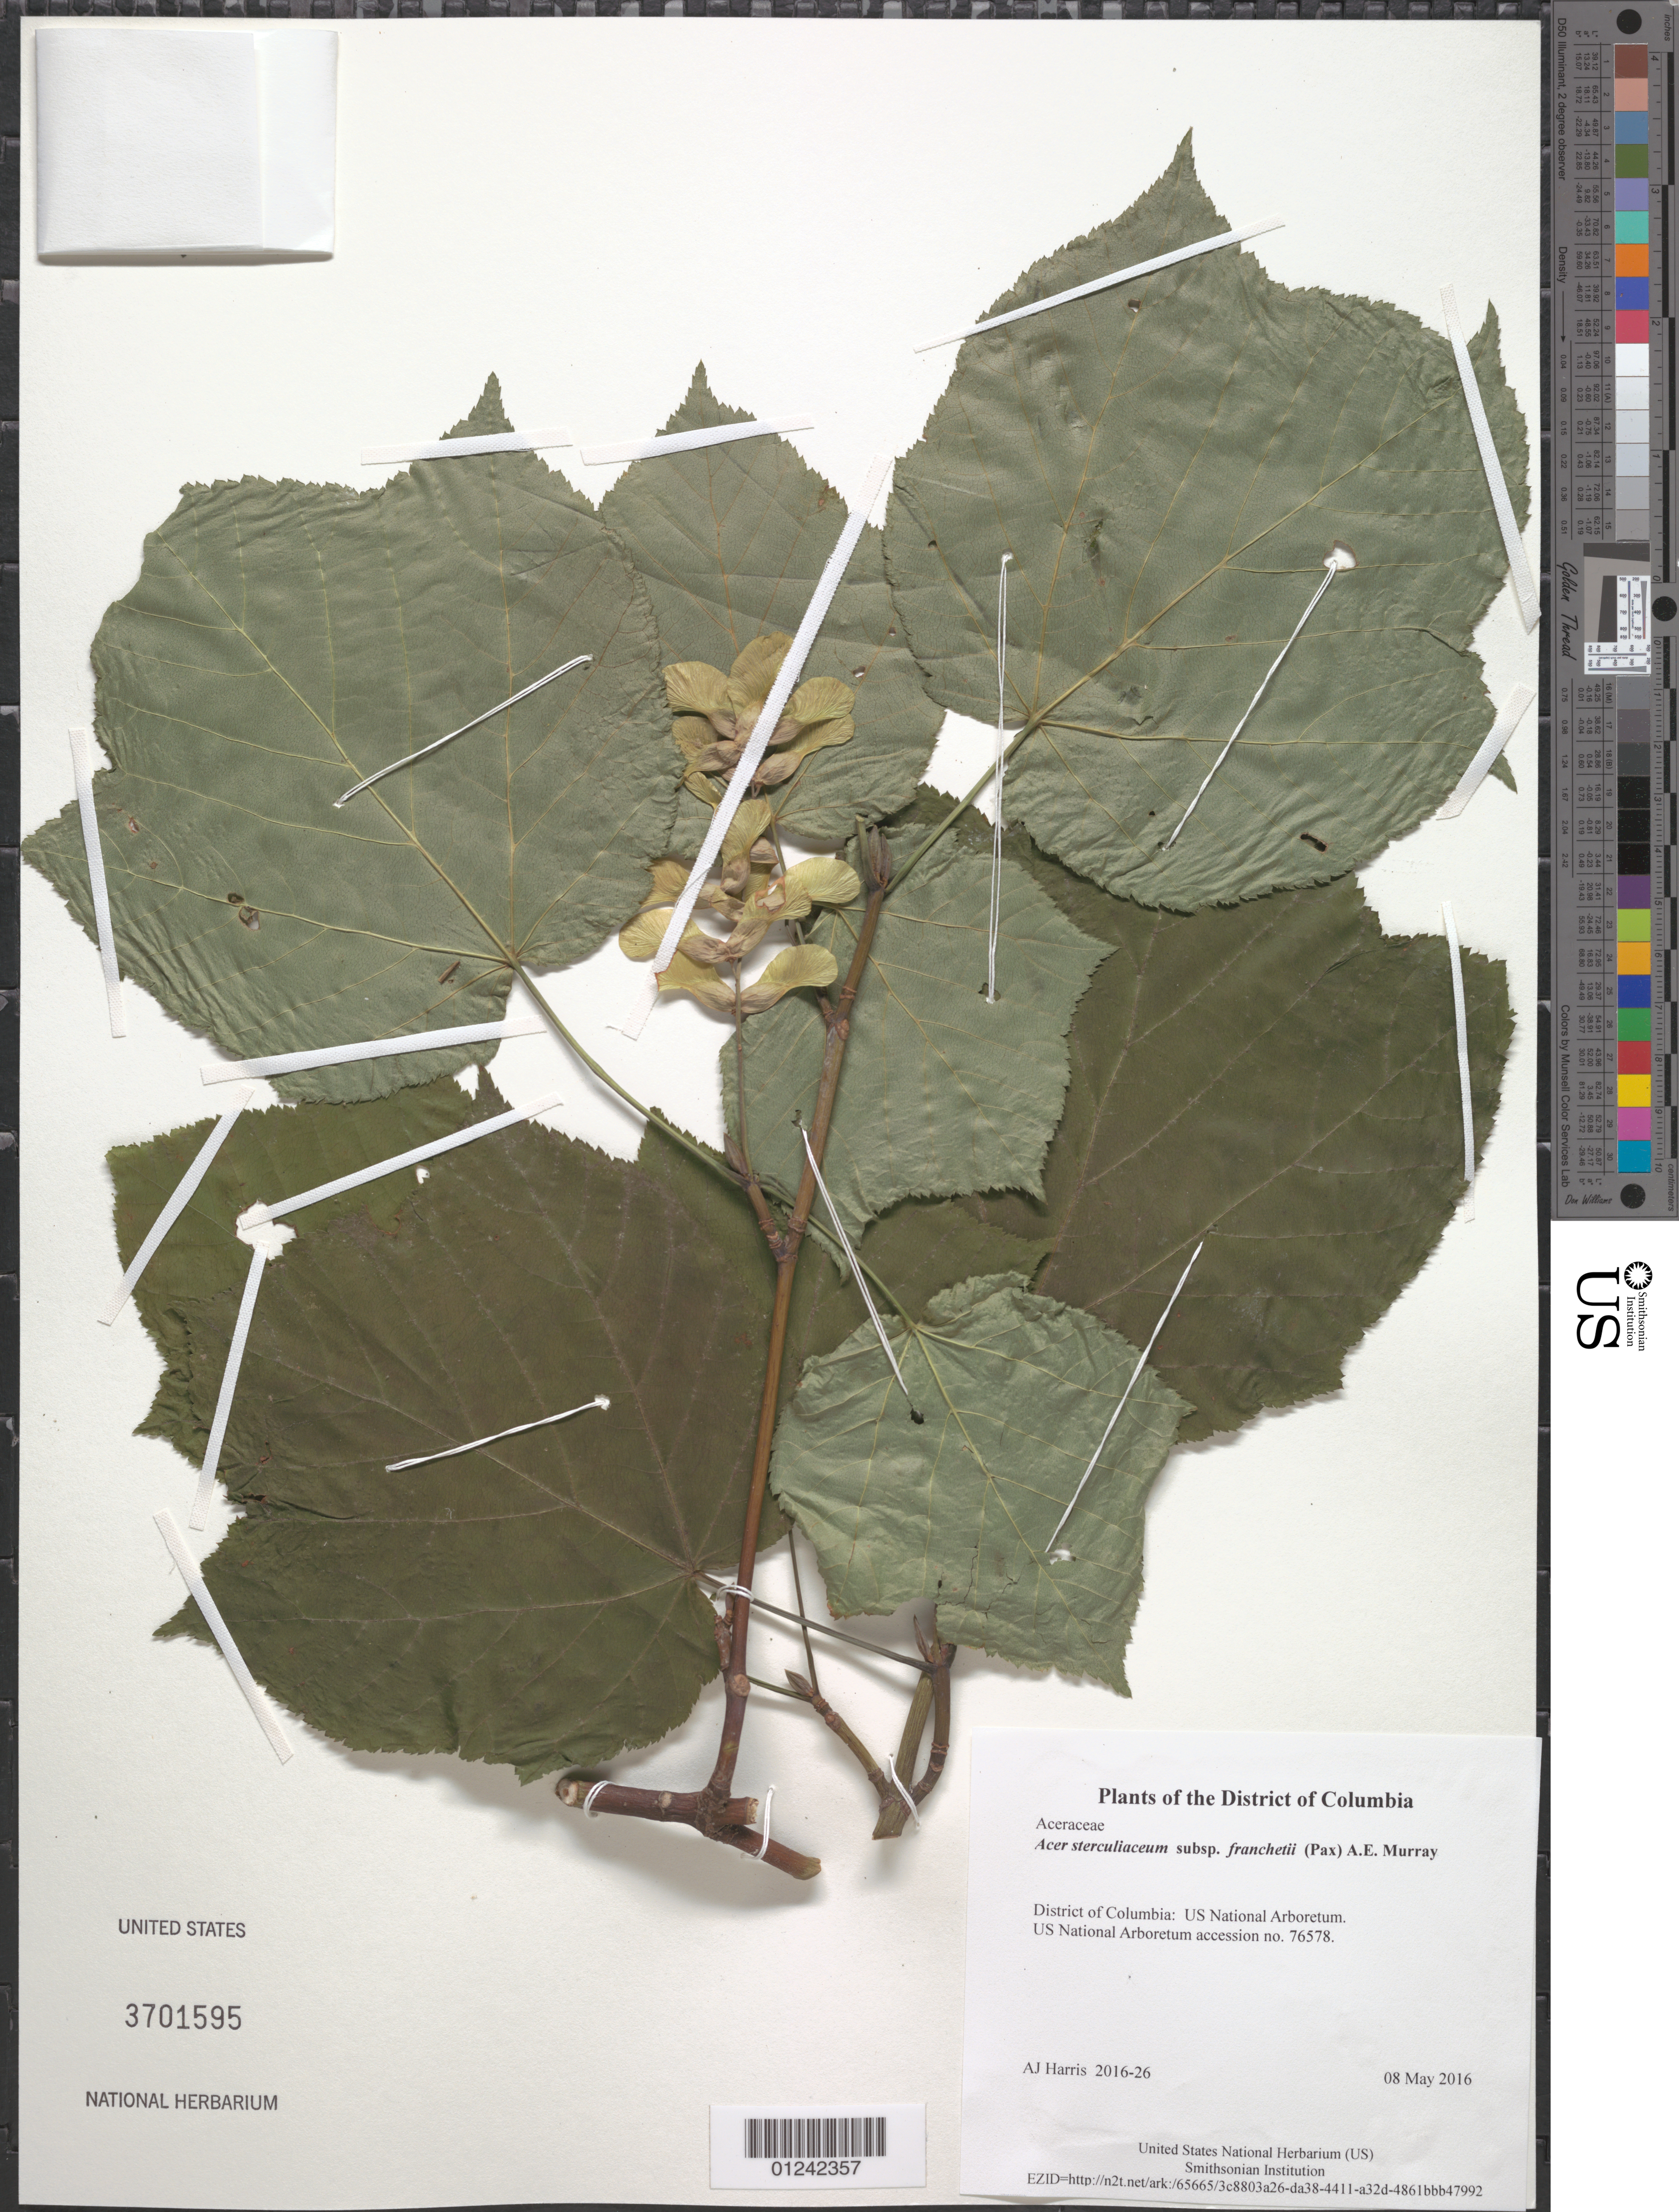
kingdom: Plantae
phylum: Tracheophyta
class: Magnoliopsida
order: Sapindales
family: Sapindaceae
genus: Acer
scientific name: Acer sterculiaceum subsp. franchetii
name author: (Pax) A.E. Murray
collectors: A. J. Harris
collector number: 2016-26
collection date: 2016-05-08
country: United States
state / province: District of Columbia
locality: US National Arboretum.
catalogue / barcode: US 3701595